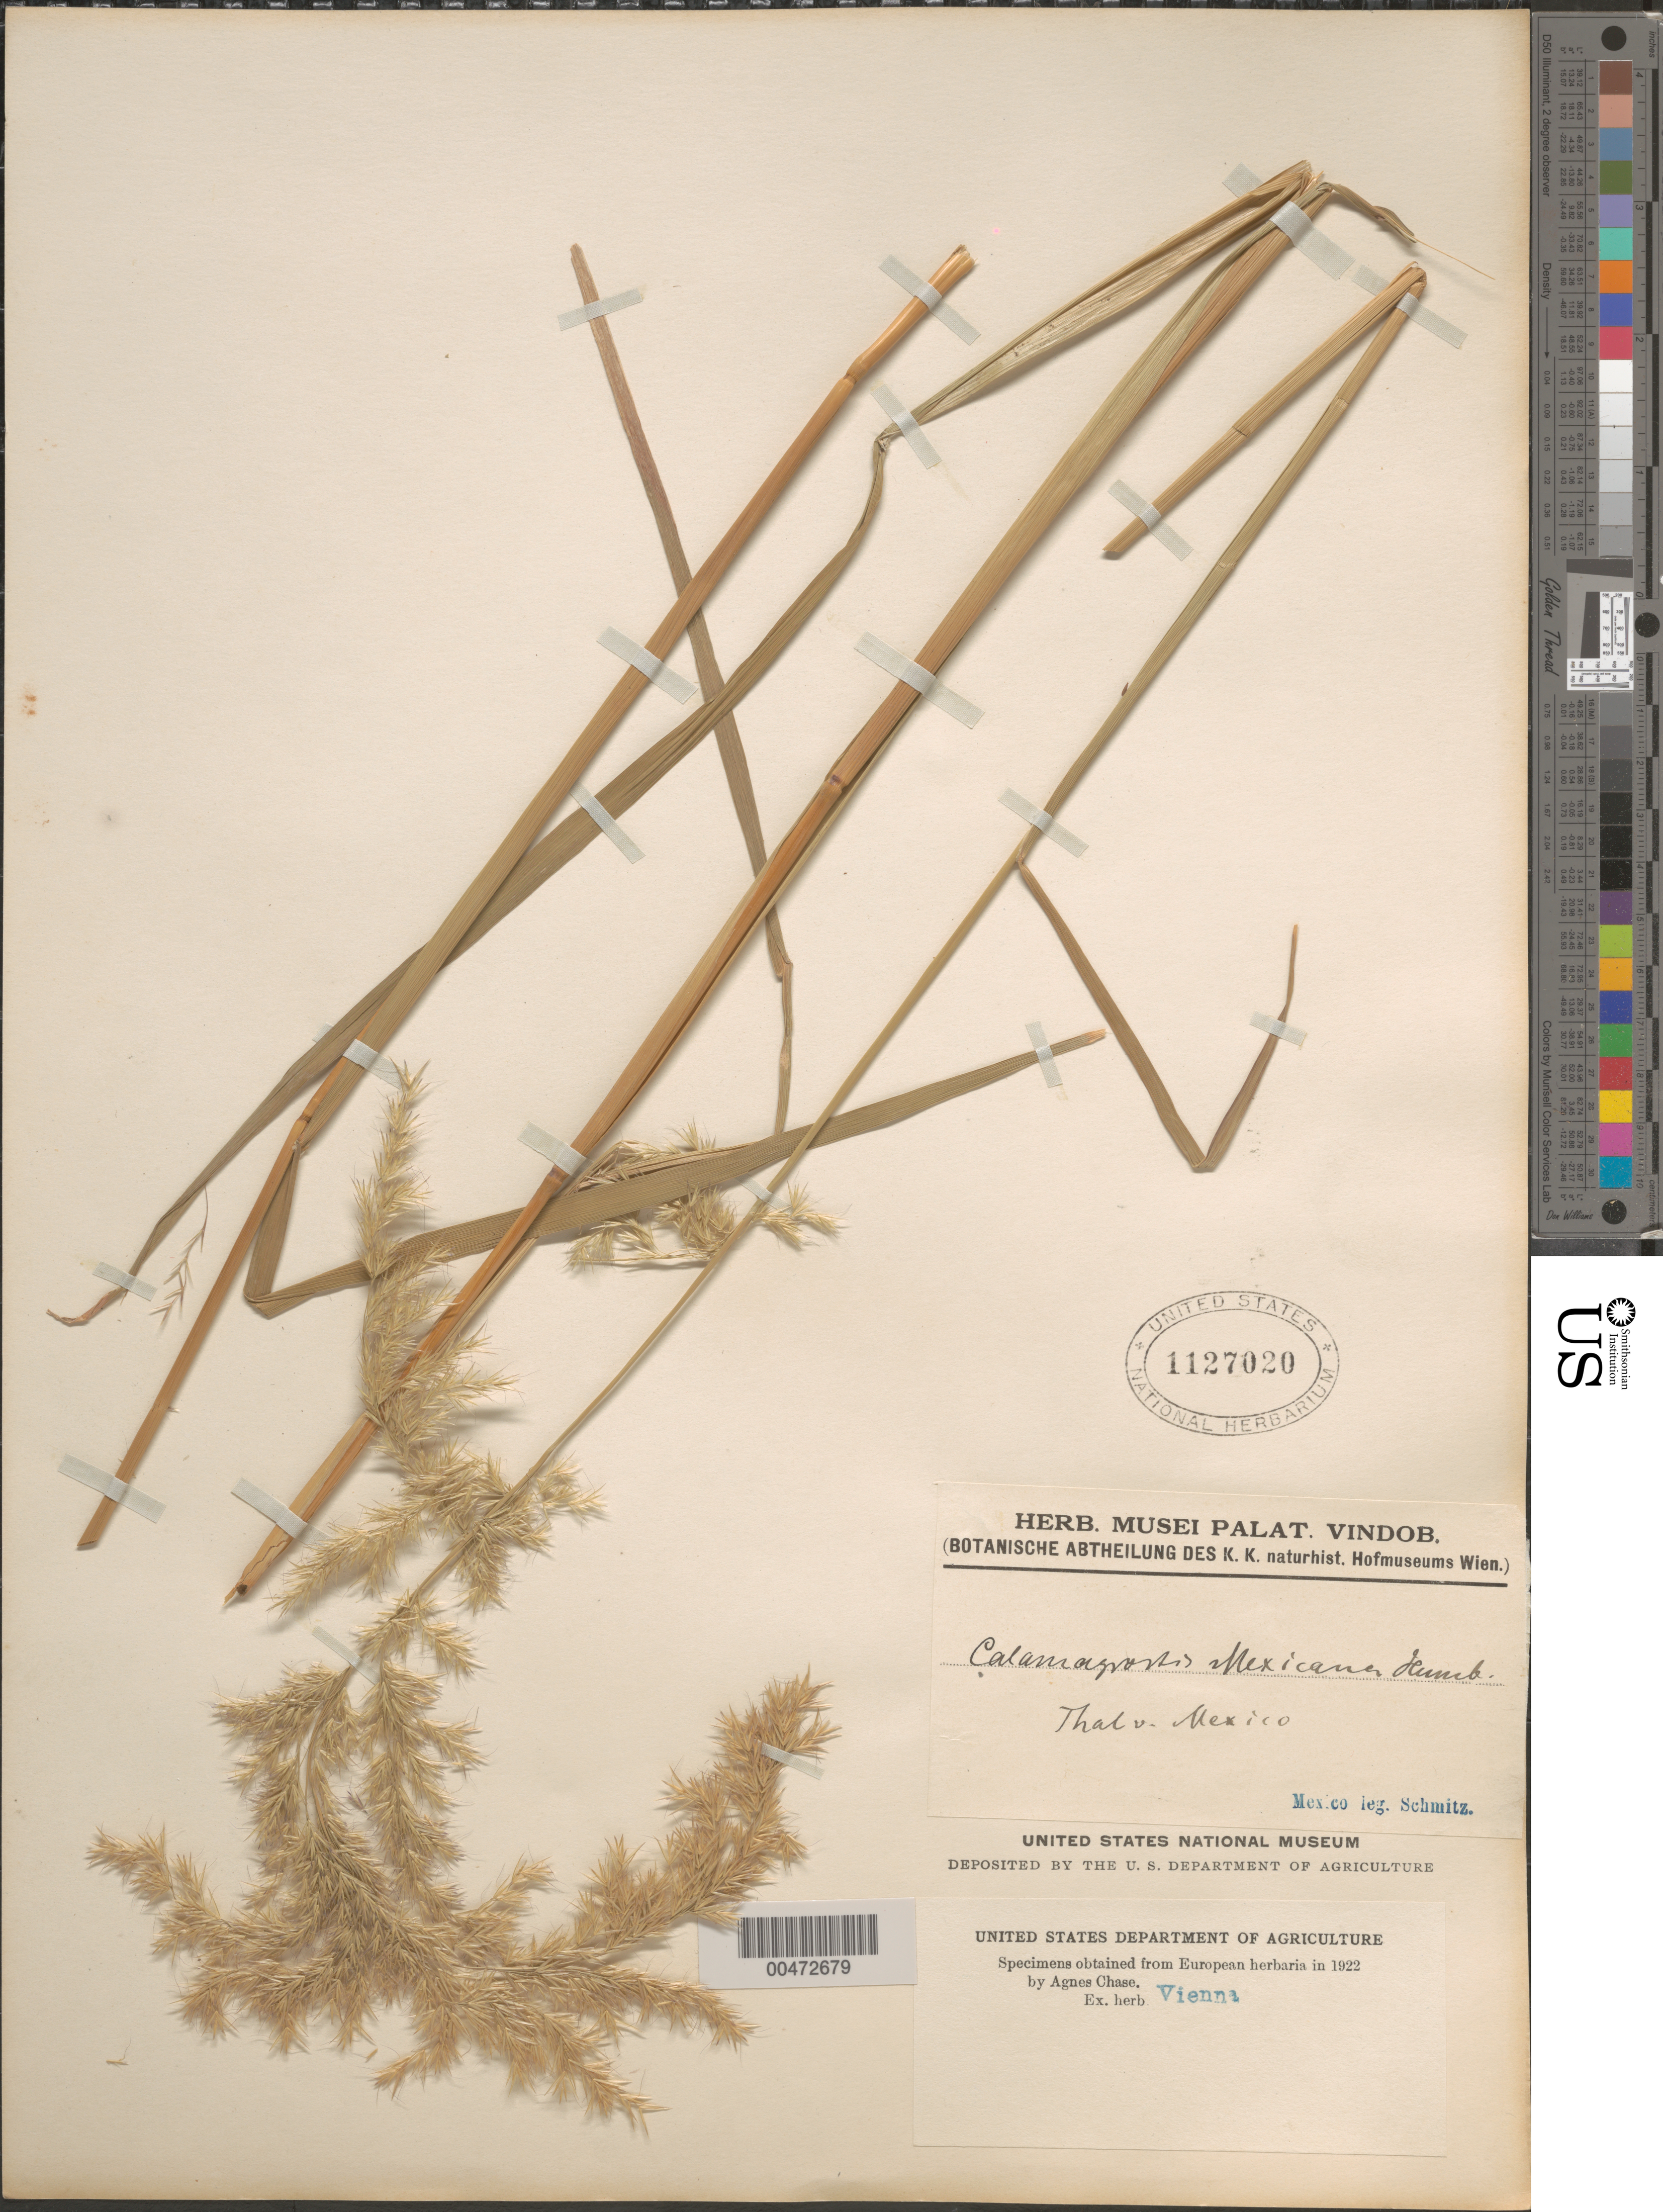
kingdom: Plantae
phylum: Tracheophyta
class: Liliopsida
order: Poales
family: Poaceae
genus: Trisetum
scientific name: Trisetum deyeuxioides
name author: (Kunth) Kunth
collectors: -. Schmitz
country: Mexico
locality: Valley of Mexico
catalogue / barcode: US 1127020